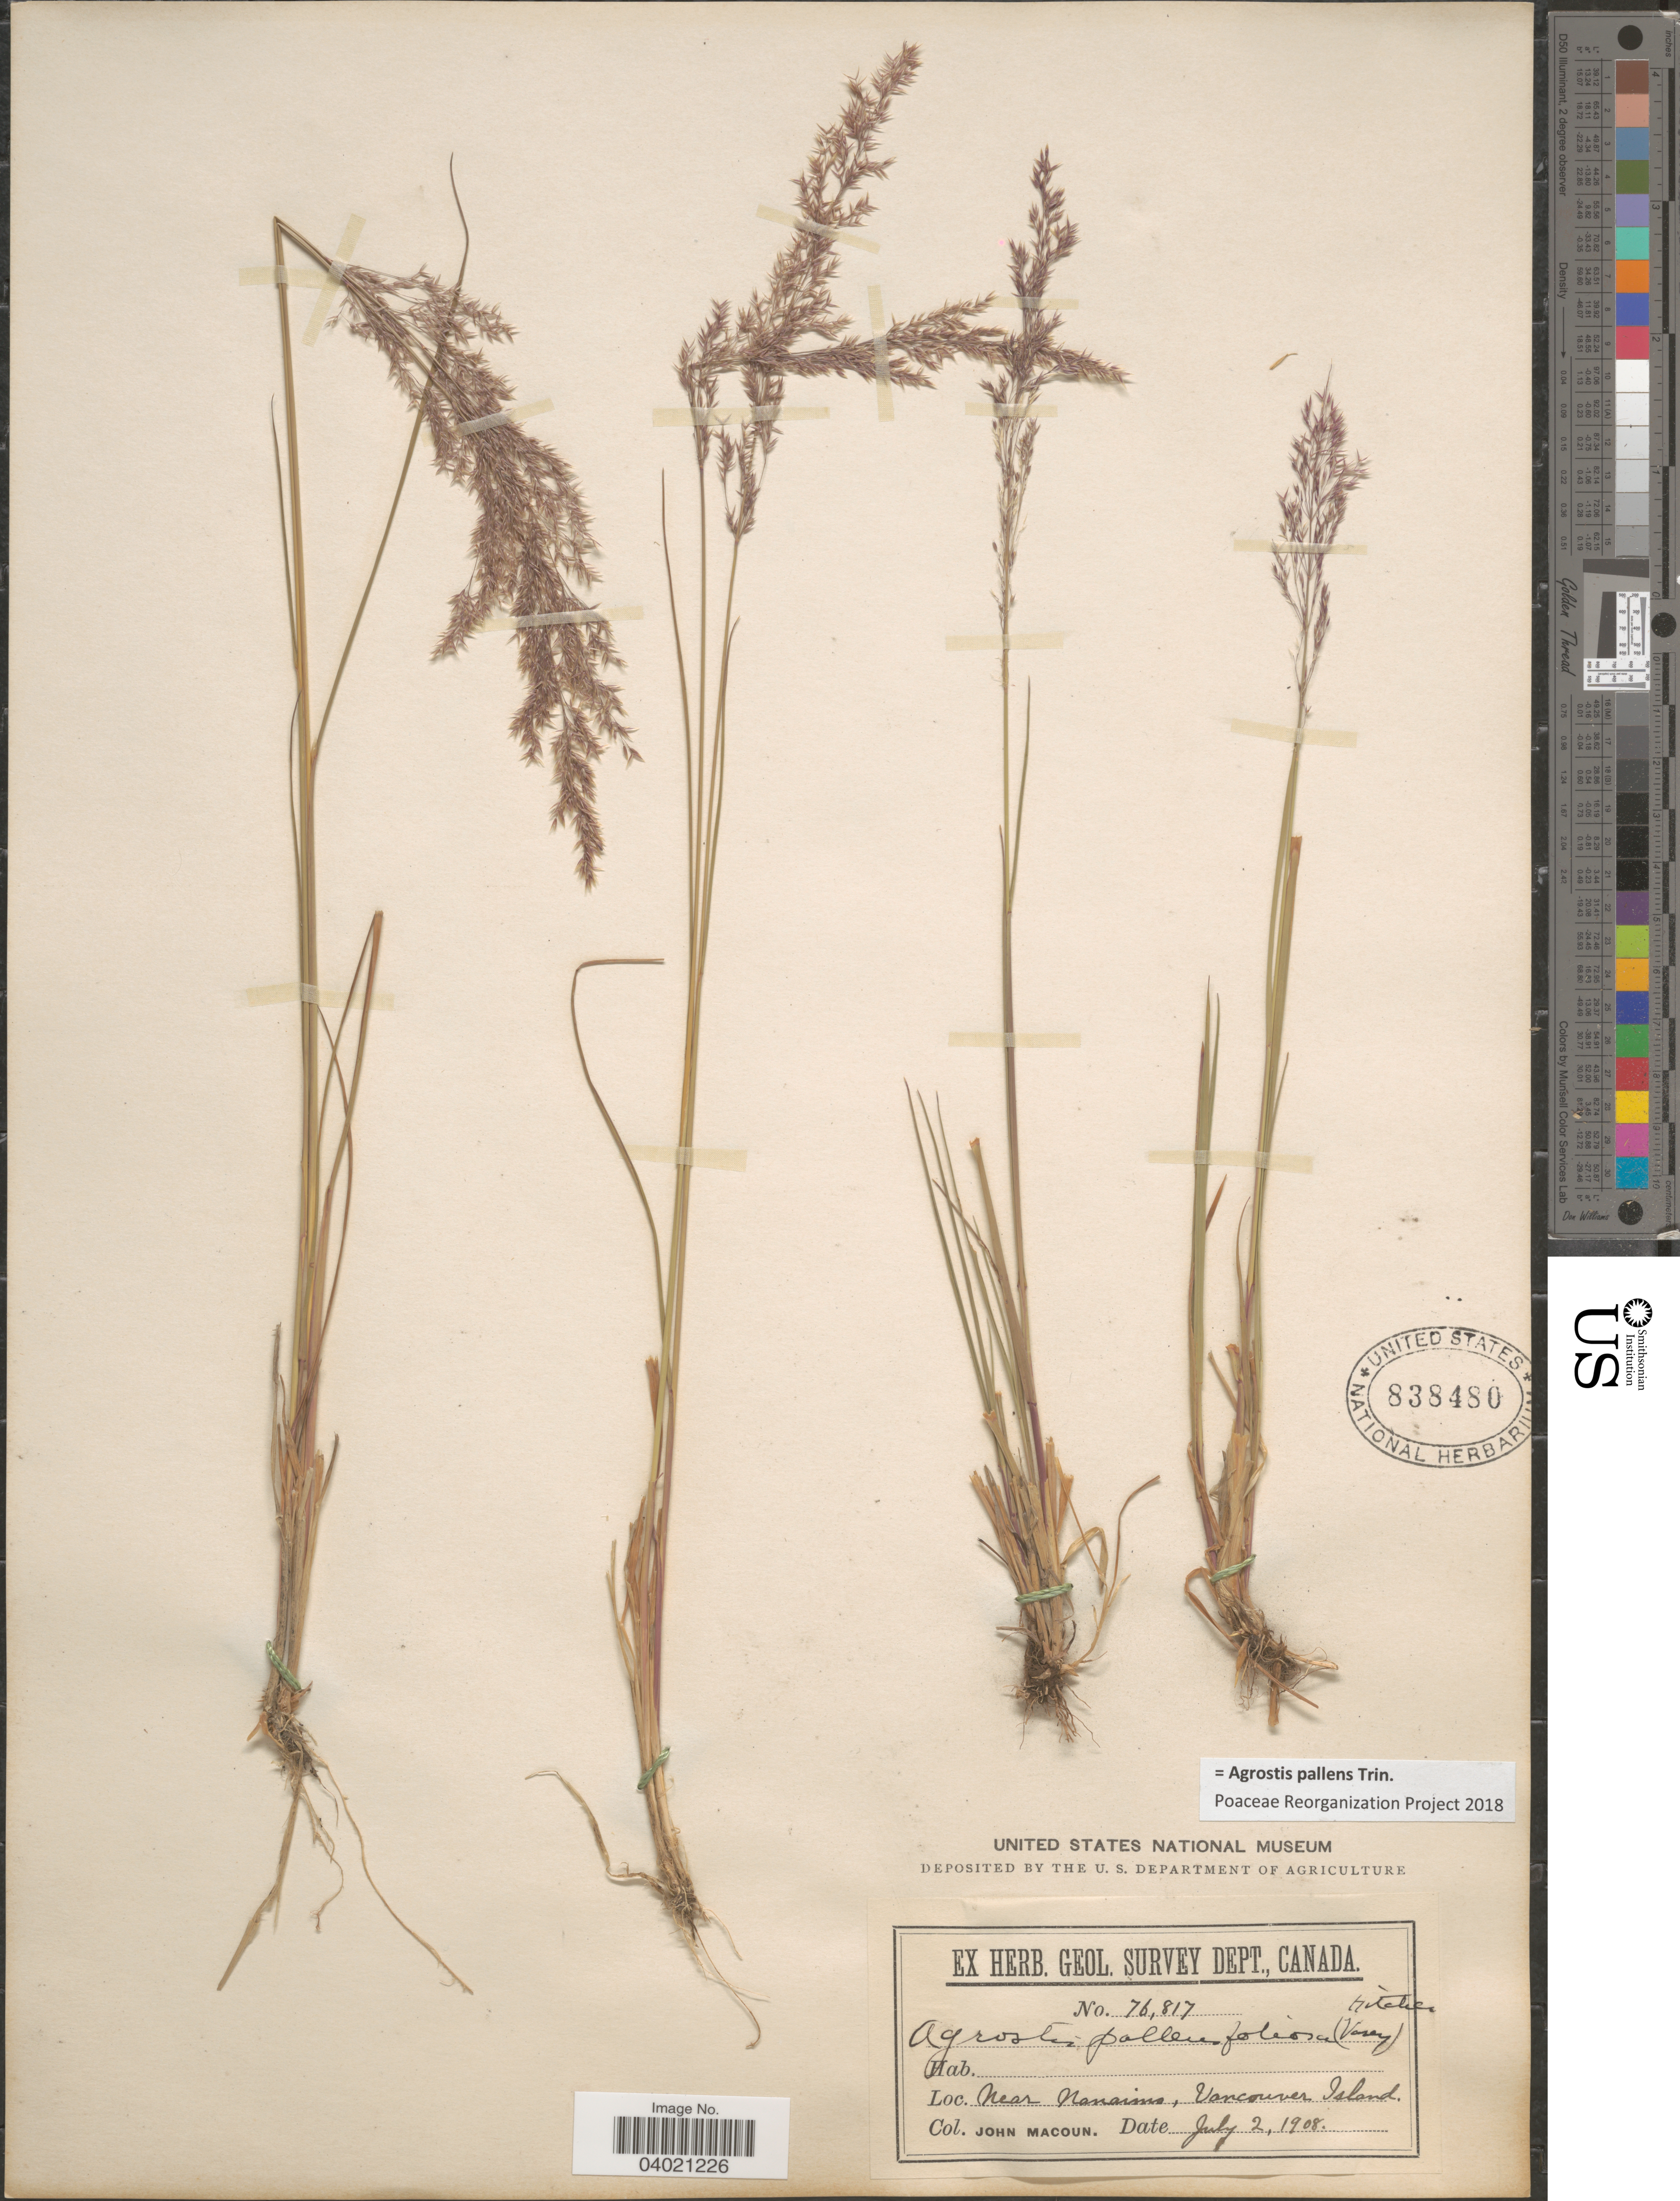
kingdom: Plantae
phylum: Tracheophyta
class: Liliopsida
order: Poales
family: Poaceae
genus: Agrostis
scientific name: Agrostis pallens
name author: Trin.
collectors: J. Macoun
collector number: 76817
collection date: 1908-07-02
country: Canada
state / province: British Columbia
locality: Near Nanaimo, Vancouver Island.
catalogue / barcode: US 838480